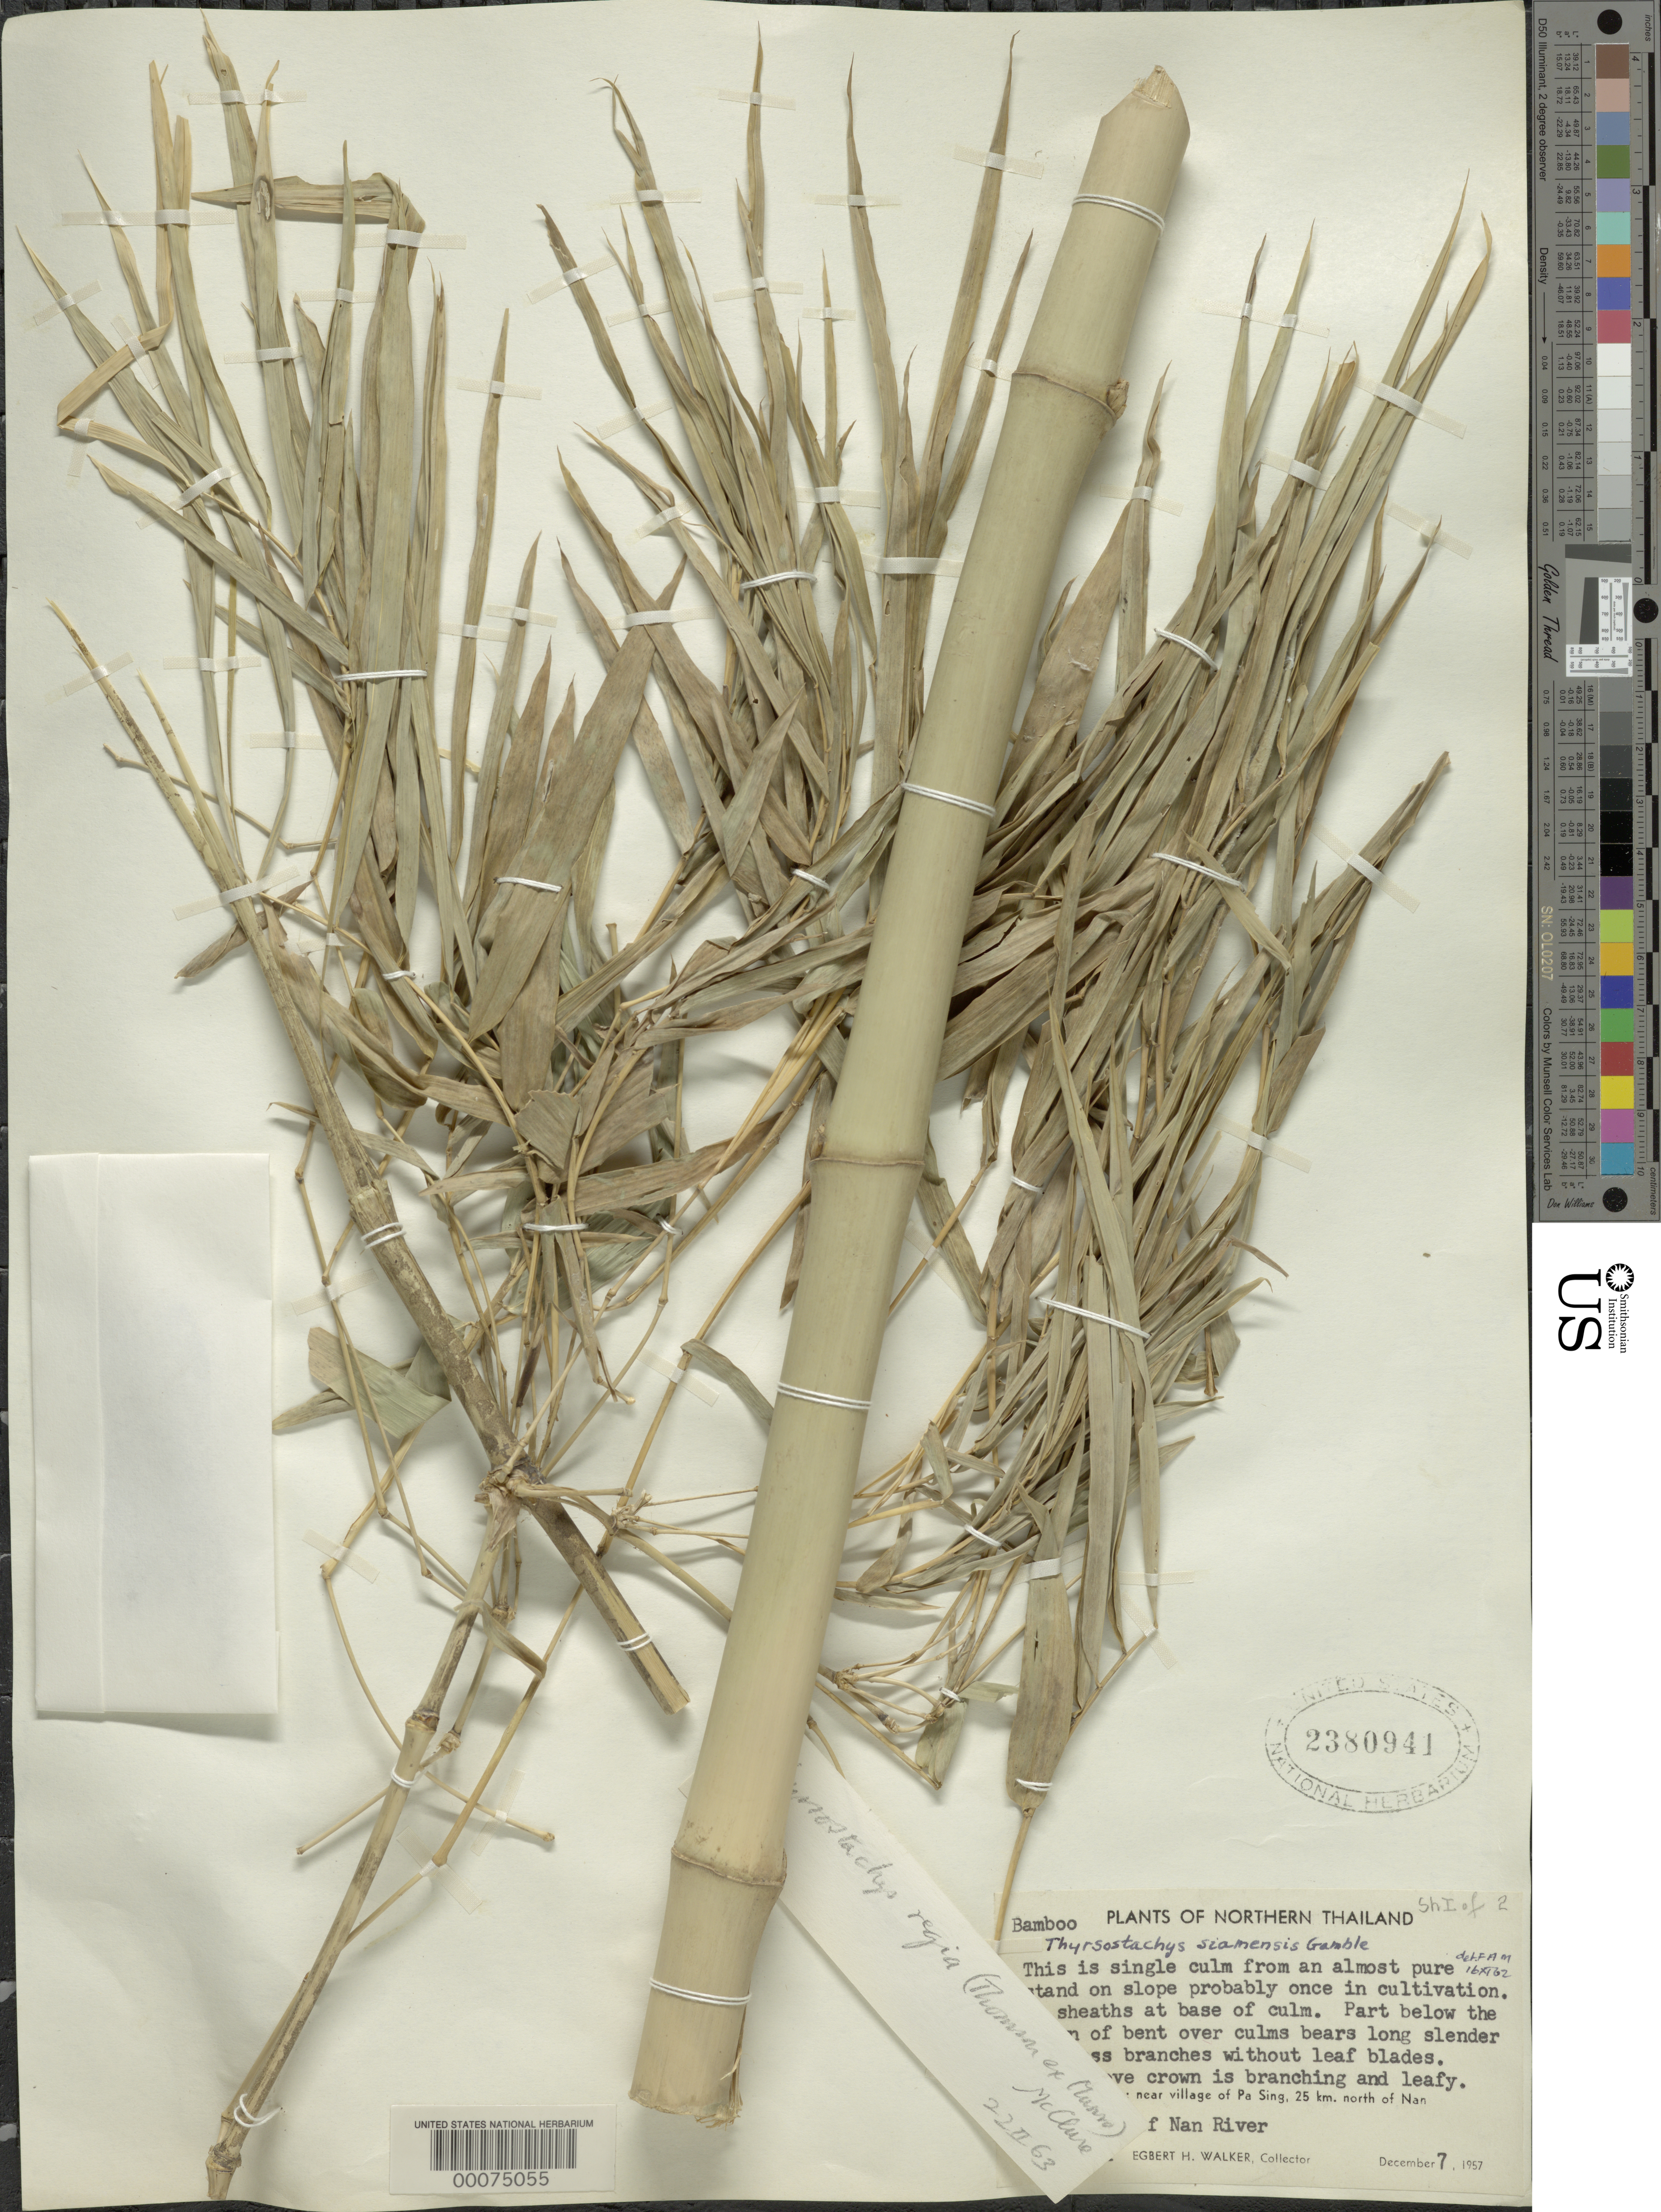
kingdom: Plantae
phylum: Tracheophyta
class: Liliopsida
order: Poales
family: Poaceae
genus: Thyrsostachys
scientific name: Thyrsostachys siamensis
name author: Gamble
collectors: E. H. Walker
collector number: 8011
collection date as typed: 07 Dec 1957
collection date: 1957-12-07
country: Thailand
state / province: Nan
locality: Near village of Pa Sing, 25 km N of Nan. E side of Nan River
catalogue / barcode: US 2380941